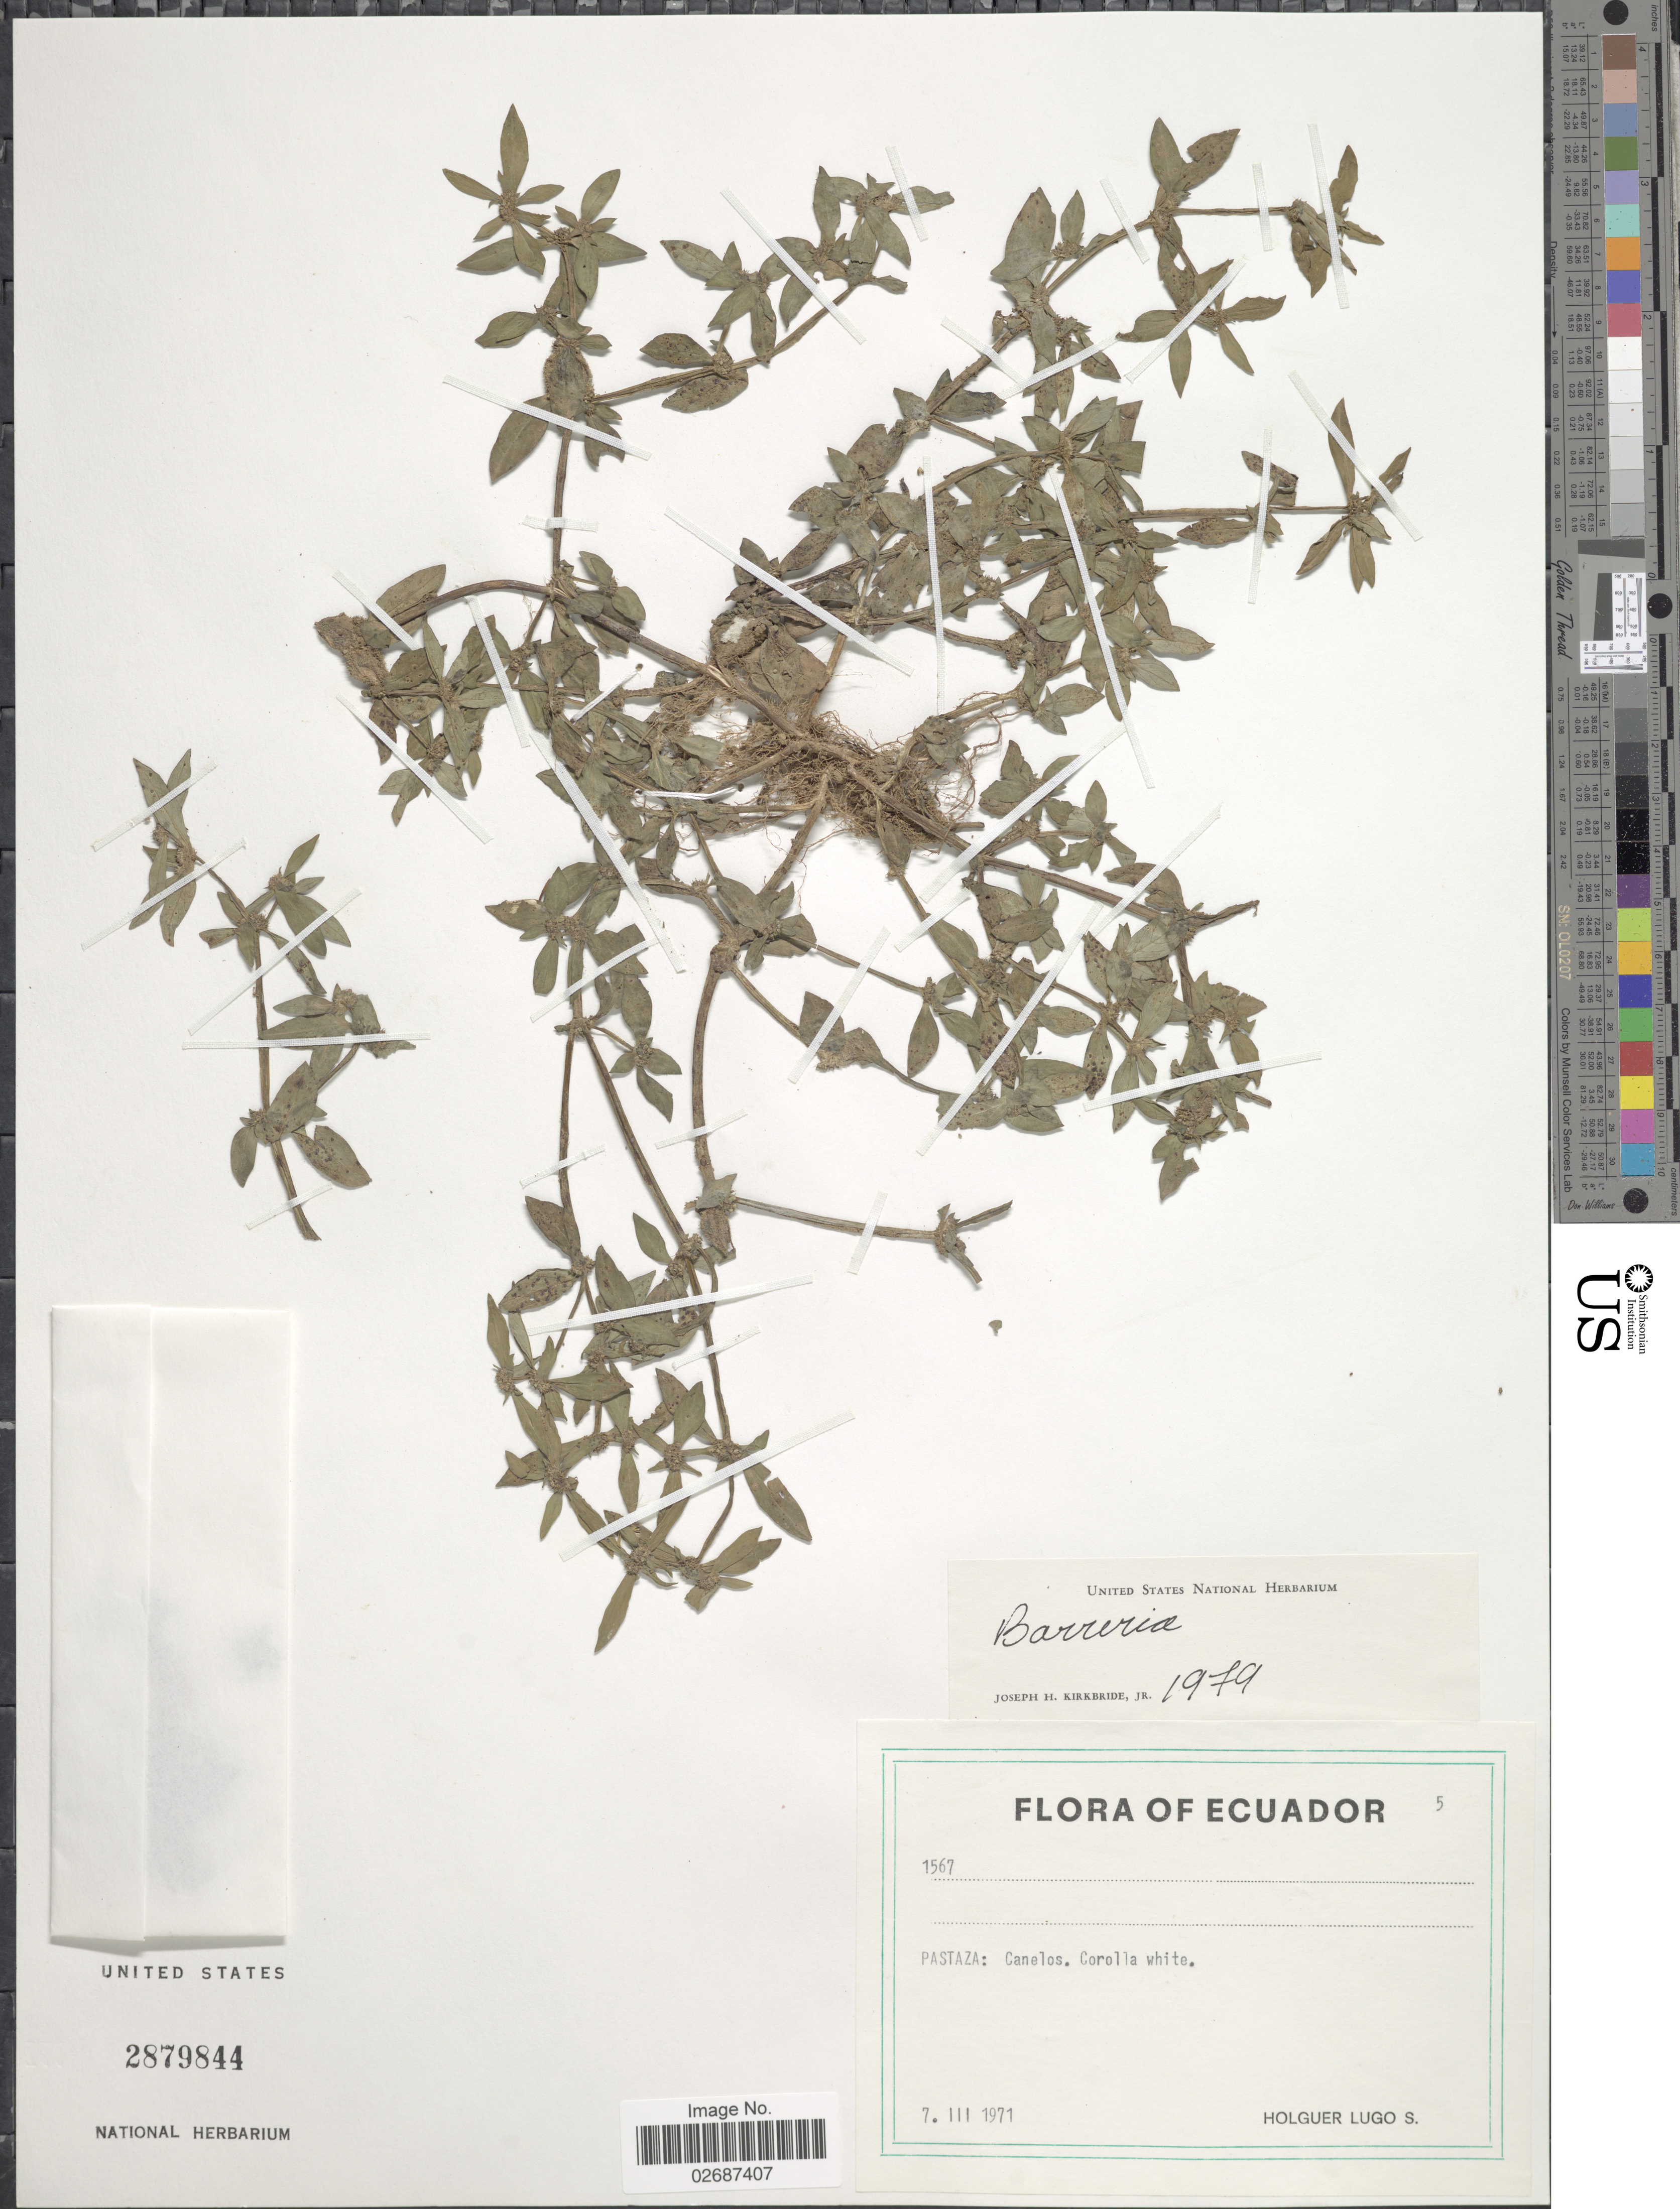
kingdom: Plantae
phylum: Tracheophyta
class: Magnoliopsida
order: Gentianales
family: Rubiaceae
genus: Borreria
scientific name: Borreria ocymoides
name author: (Burm. f.) DC.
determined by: Kirkbride, J. H., Jr.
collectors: H. Lugo S.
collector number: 1567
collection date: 1971-03-07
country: Ecuador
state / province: Pastaza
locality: Canelos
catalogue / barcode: US 2879844